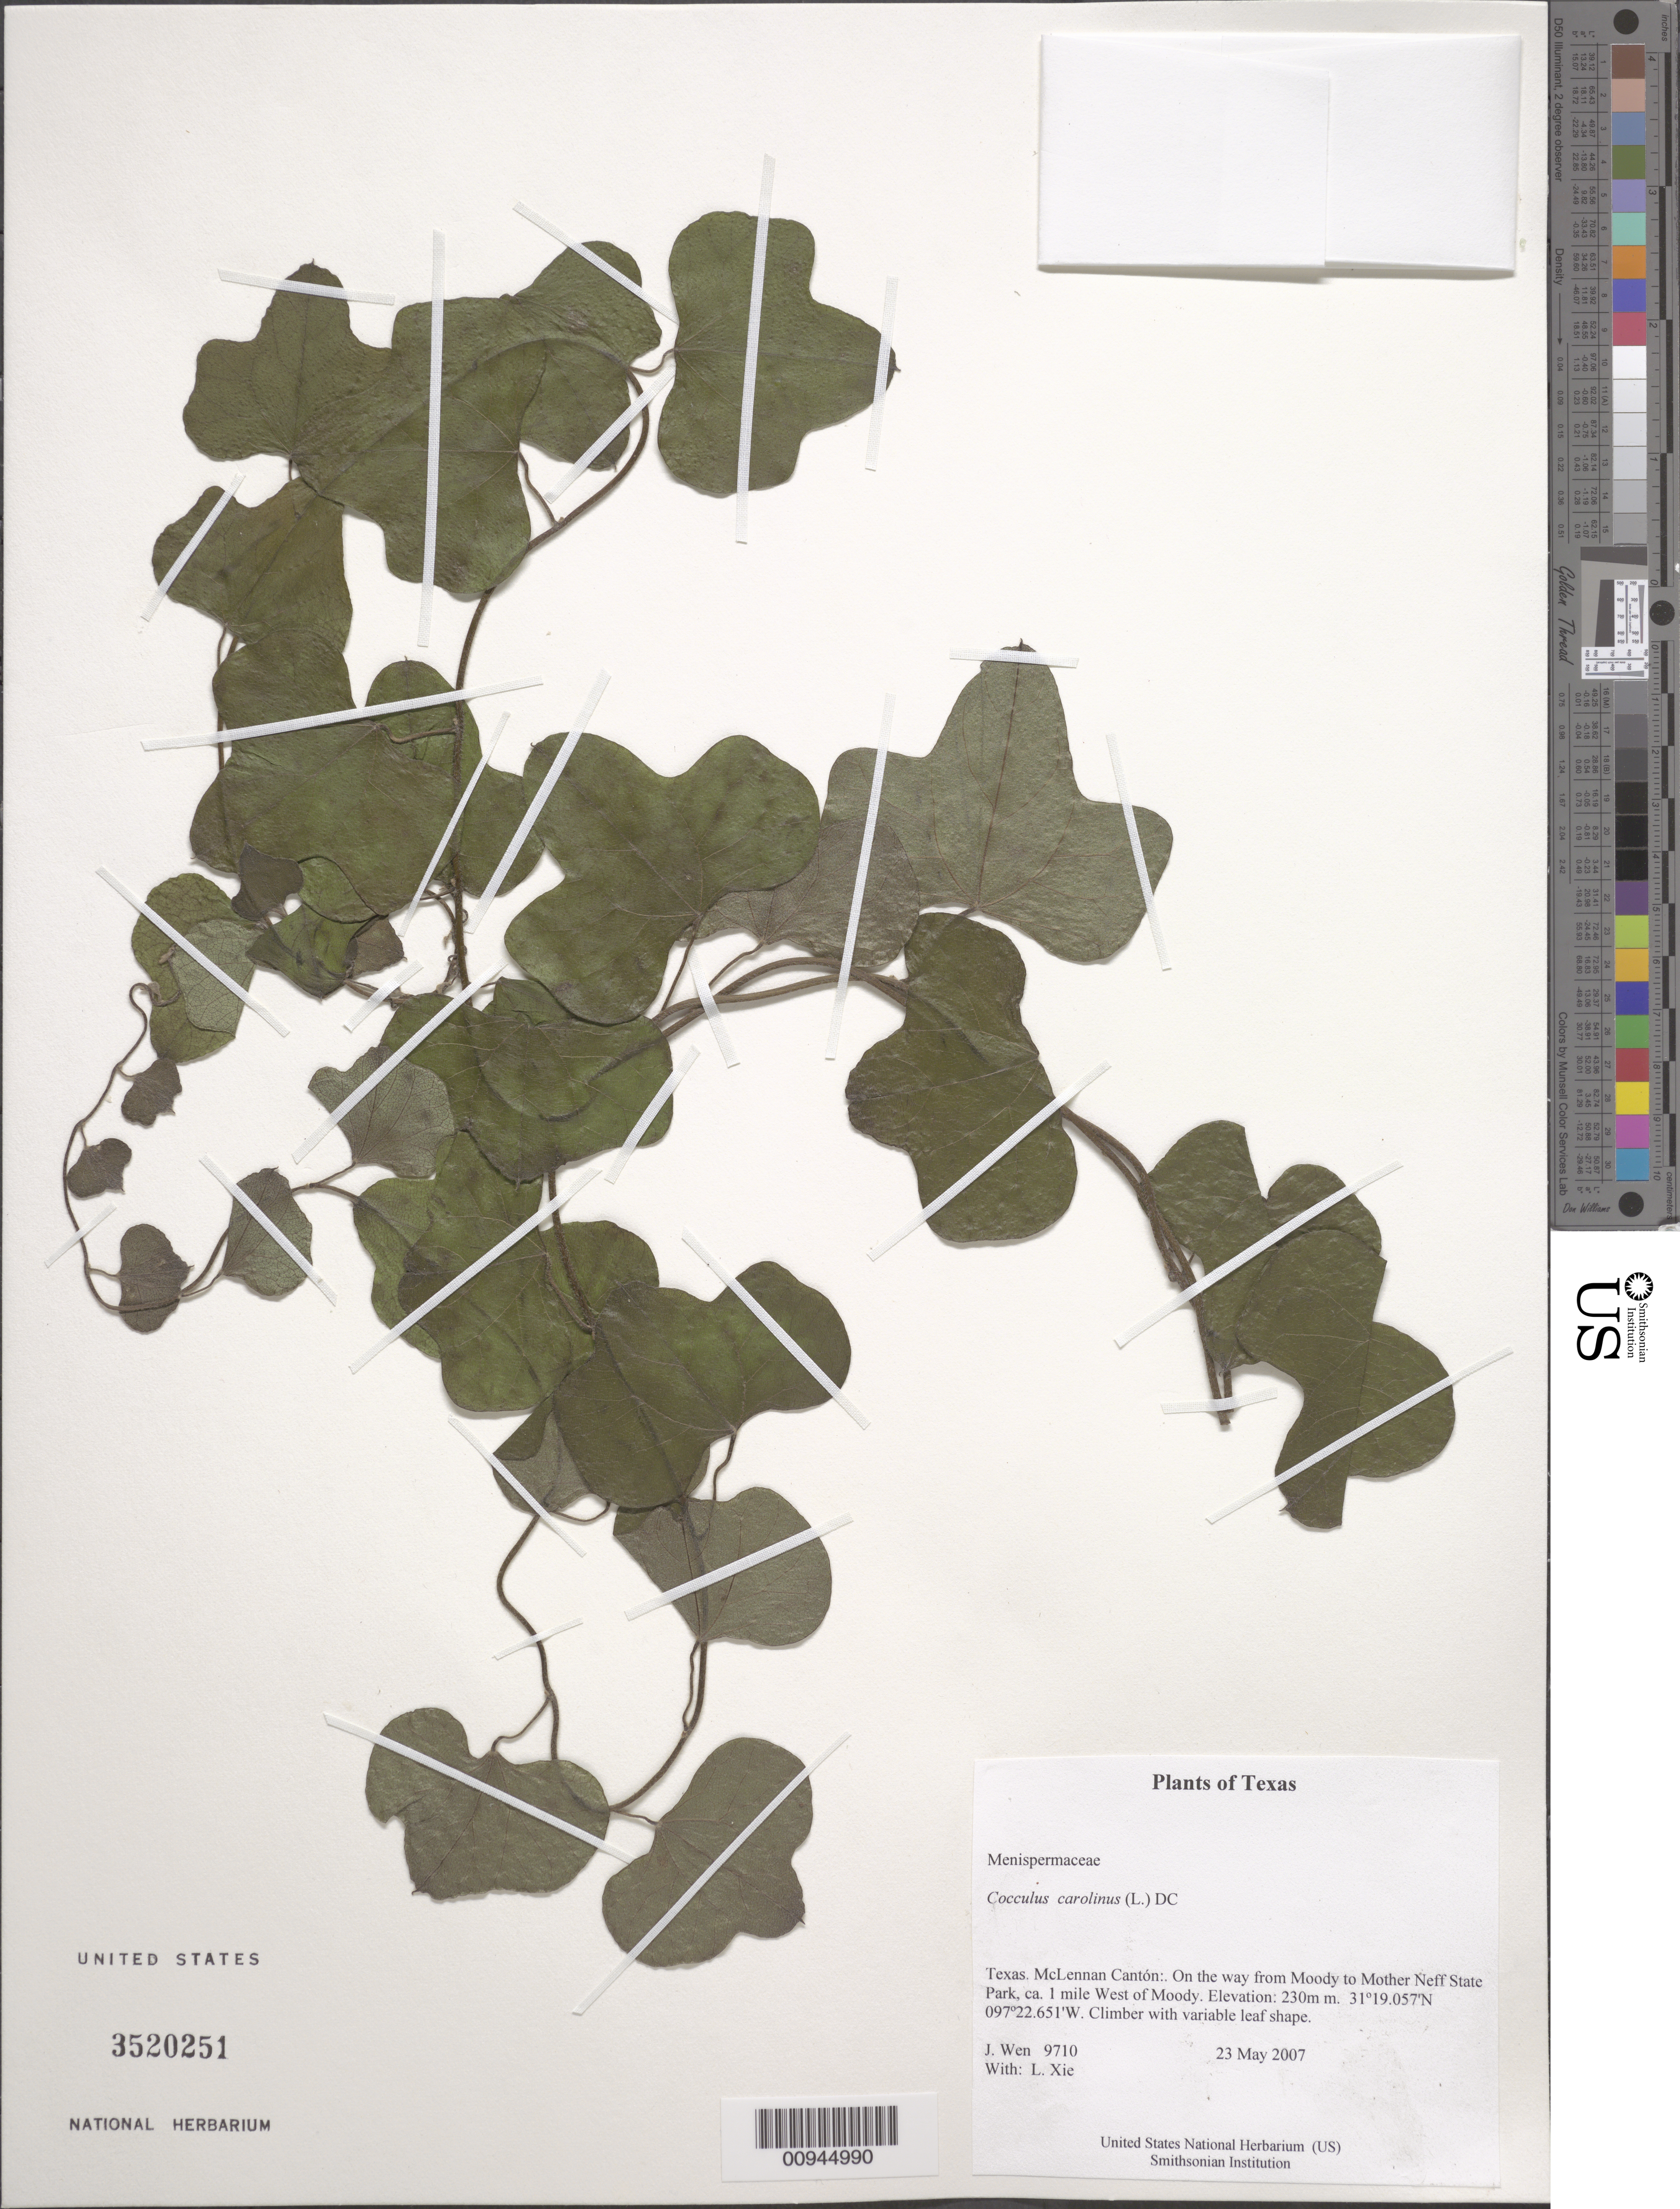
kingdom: Plantae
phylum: Tracheophyta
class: Magnoliopsida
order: Ranunculales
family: Menispermaceae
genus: Cocculus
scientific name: Cocculus carolinus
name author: (L.) DC.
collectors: J. Wen & L. Xie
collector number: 9710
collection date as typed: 23 May 2007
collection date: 2007-05-23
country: United States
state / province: Texas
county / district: McLennan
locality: On the way from Moody to Mother Neff State Park, ca. 1 mile West of Moody.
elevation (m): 230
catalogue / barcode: US 3520251